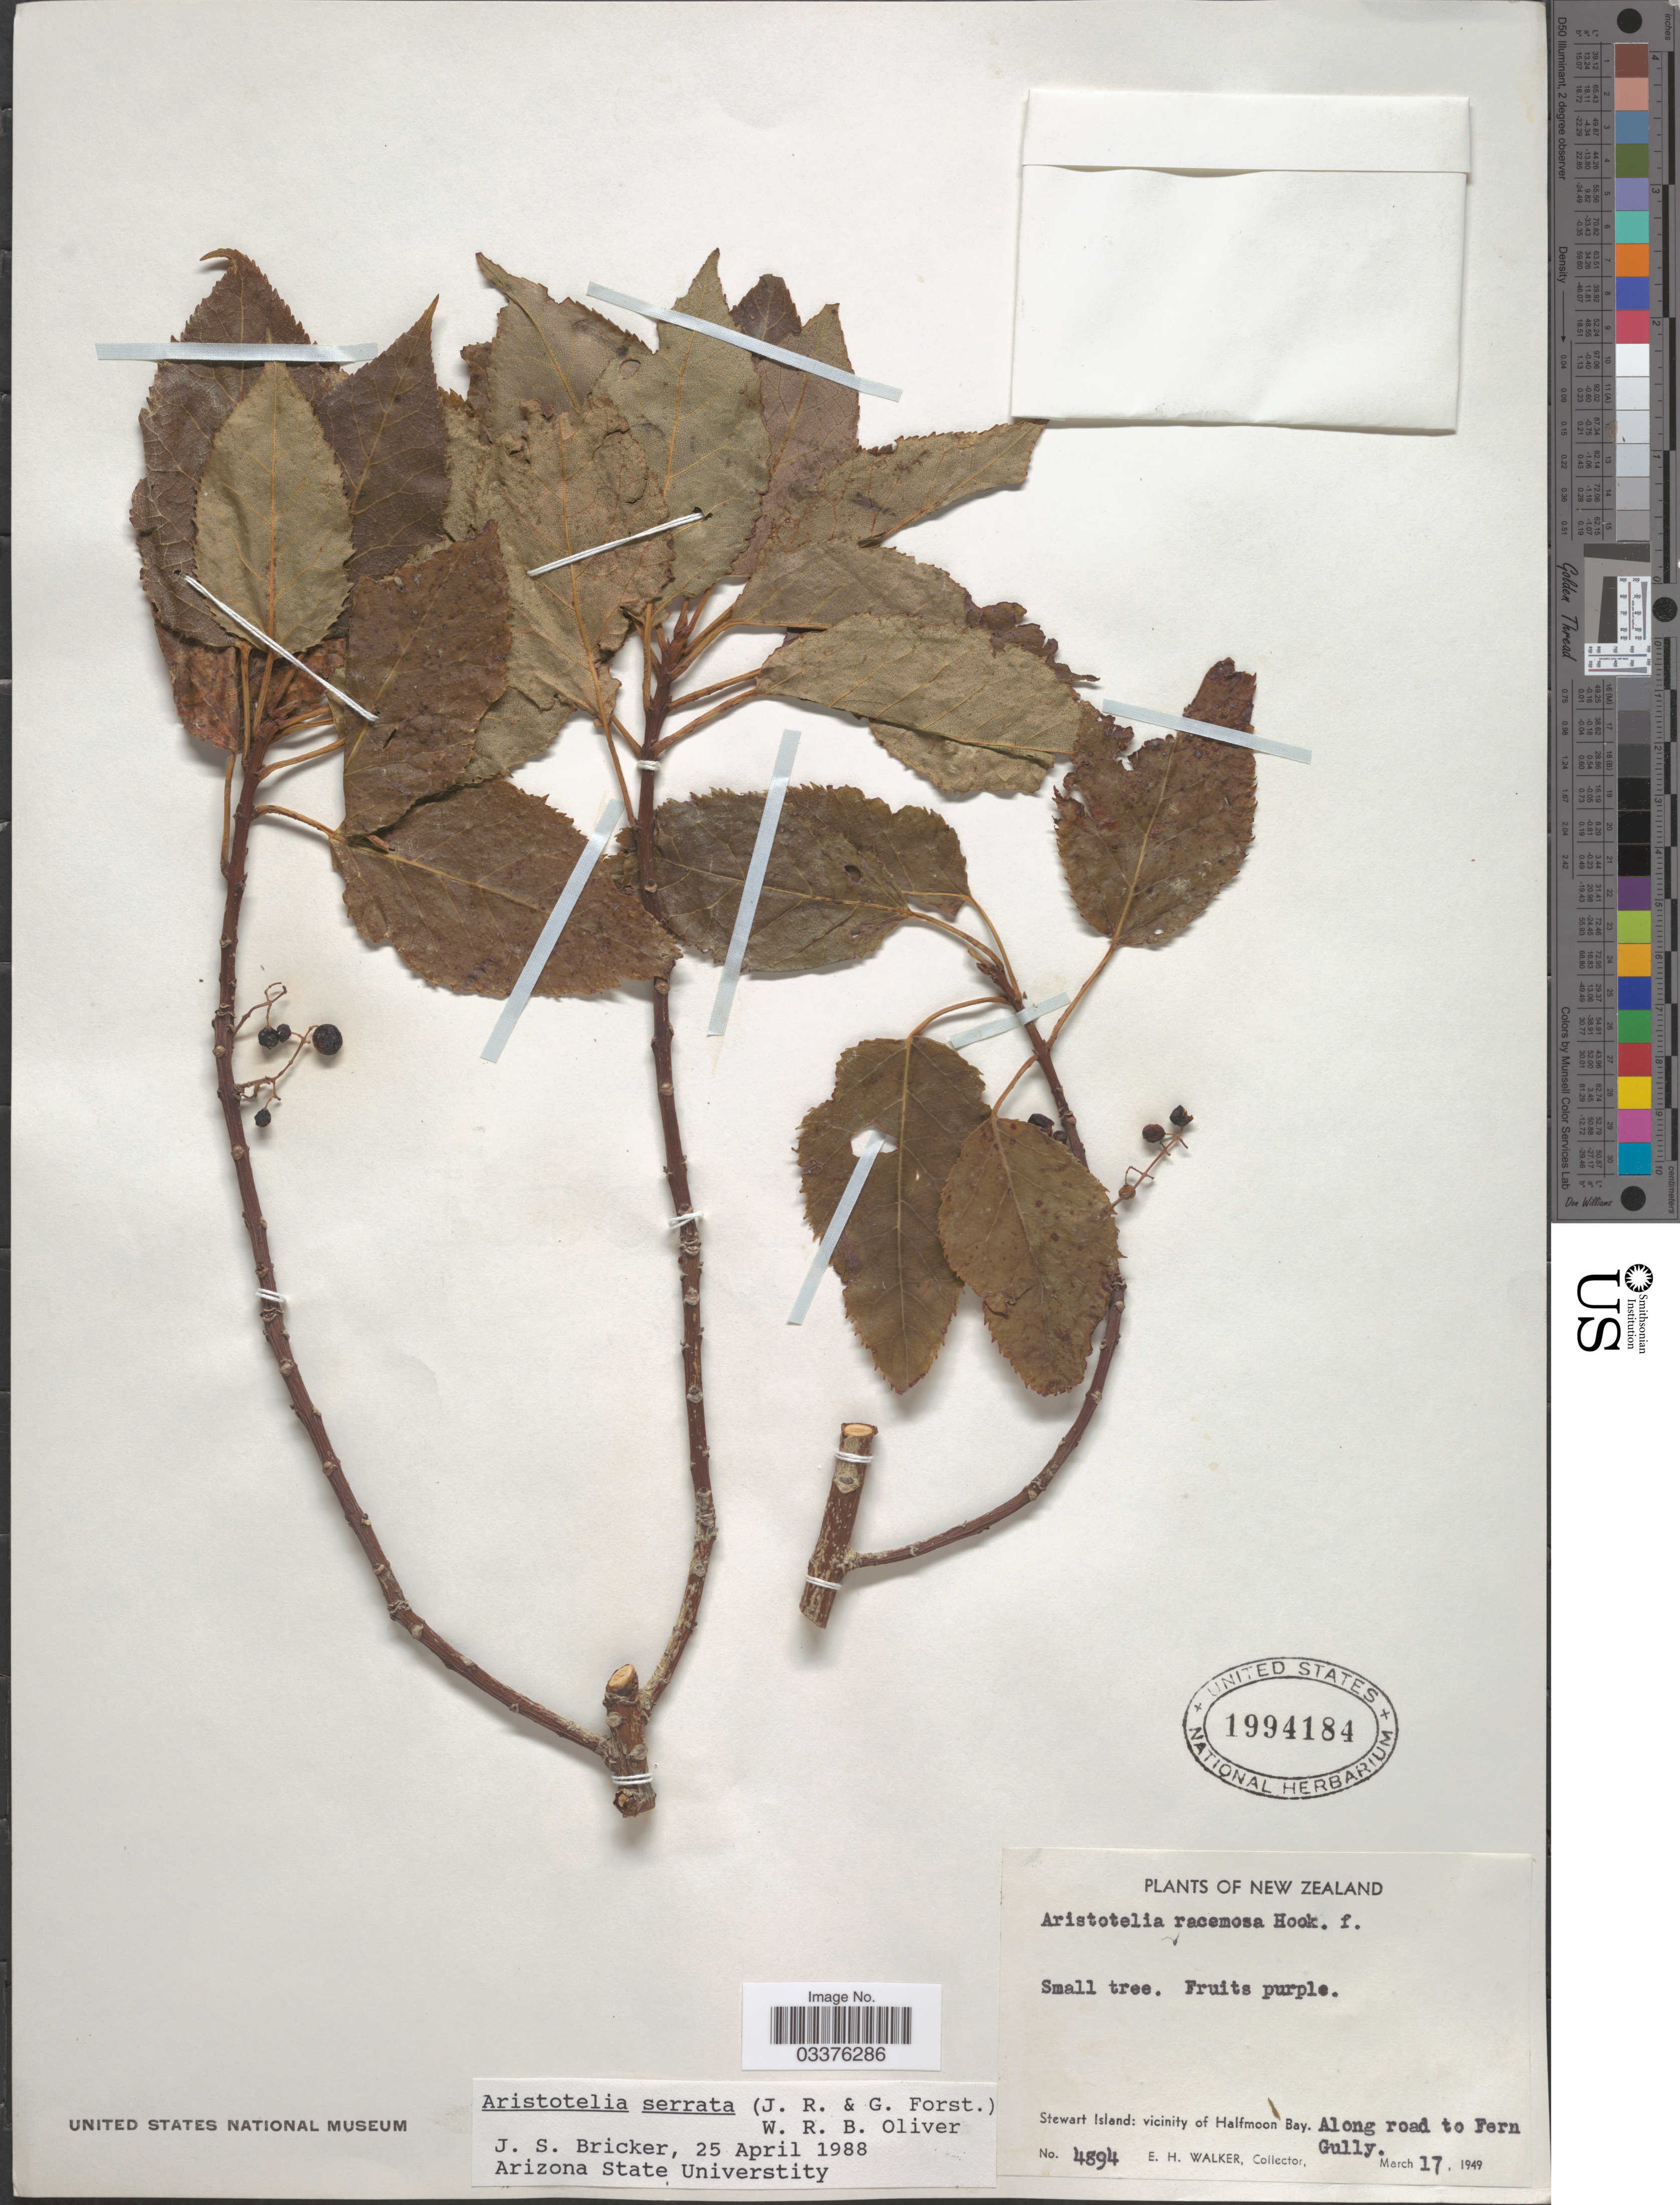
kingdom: Plantae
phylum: Tracheophyta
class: Magnoliopsida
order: Oxalidales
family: Elaeocarpaceae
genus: Aristotelia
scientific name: Aristotelia serrata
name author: Oliv.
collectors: E. H. Walker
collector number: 4894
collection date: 1949-03-17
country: New Zealand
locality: Stewart Island: vicinity of Halfmoon Bay. Along road to Fern Gully.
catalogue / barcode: US 1994184